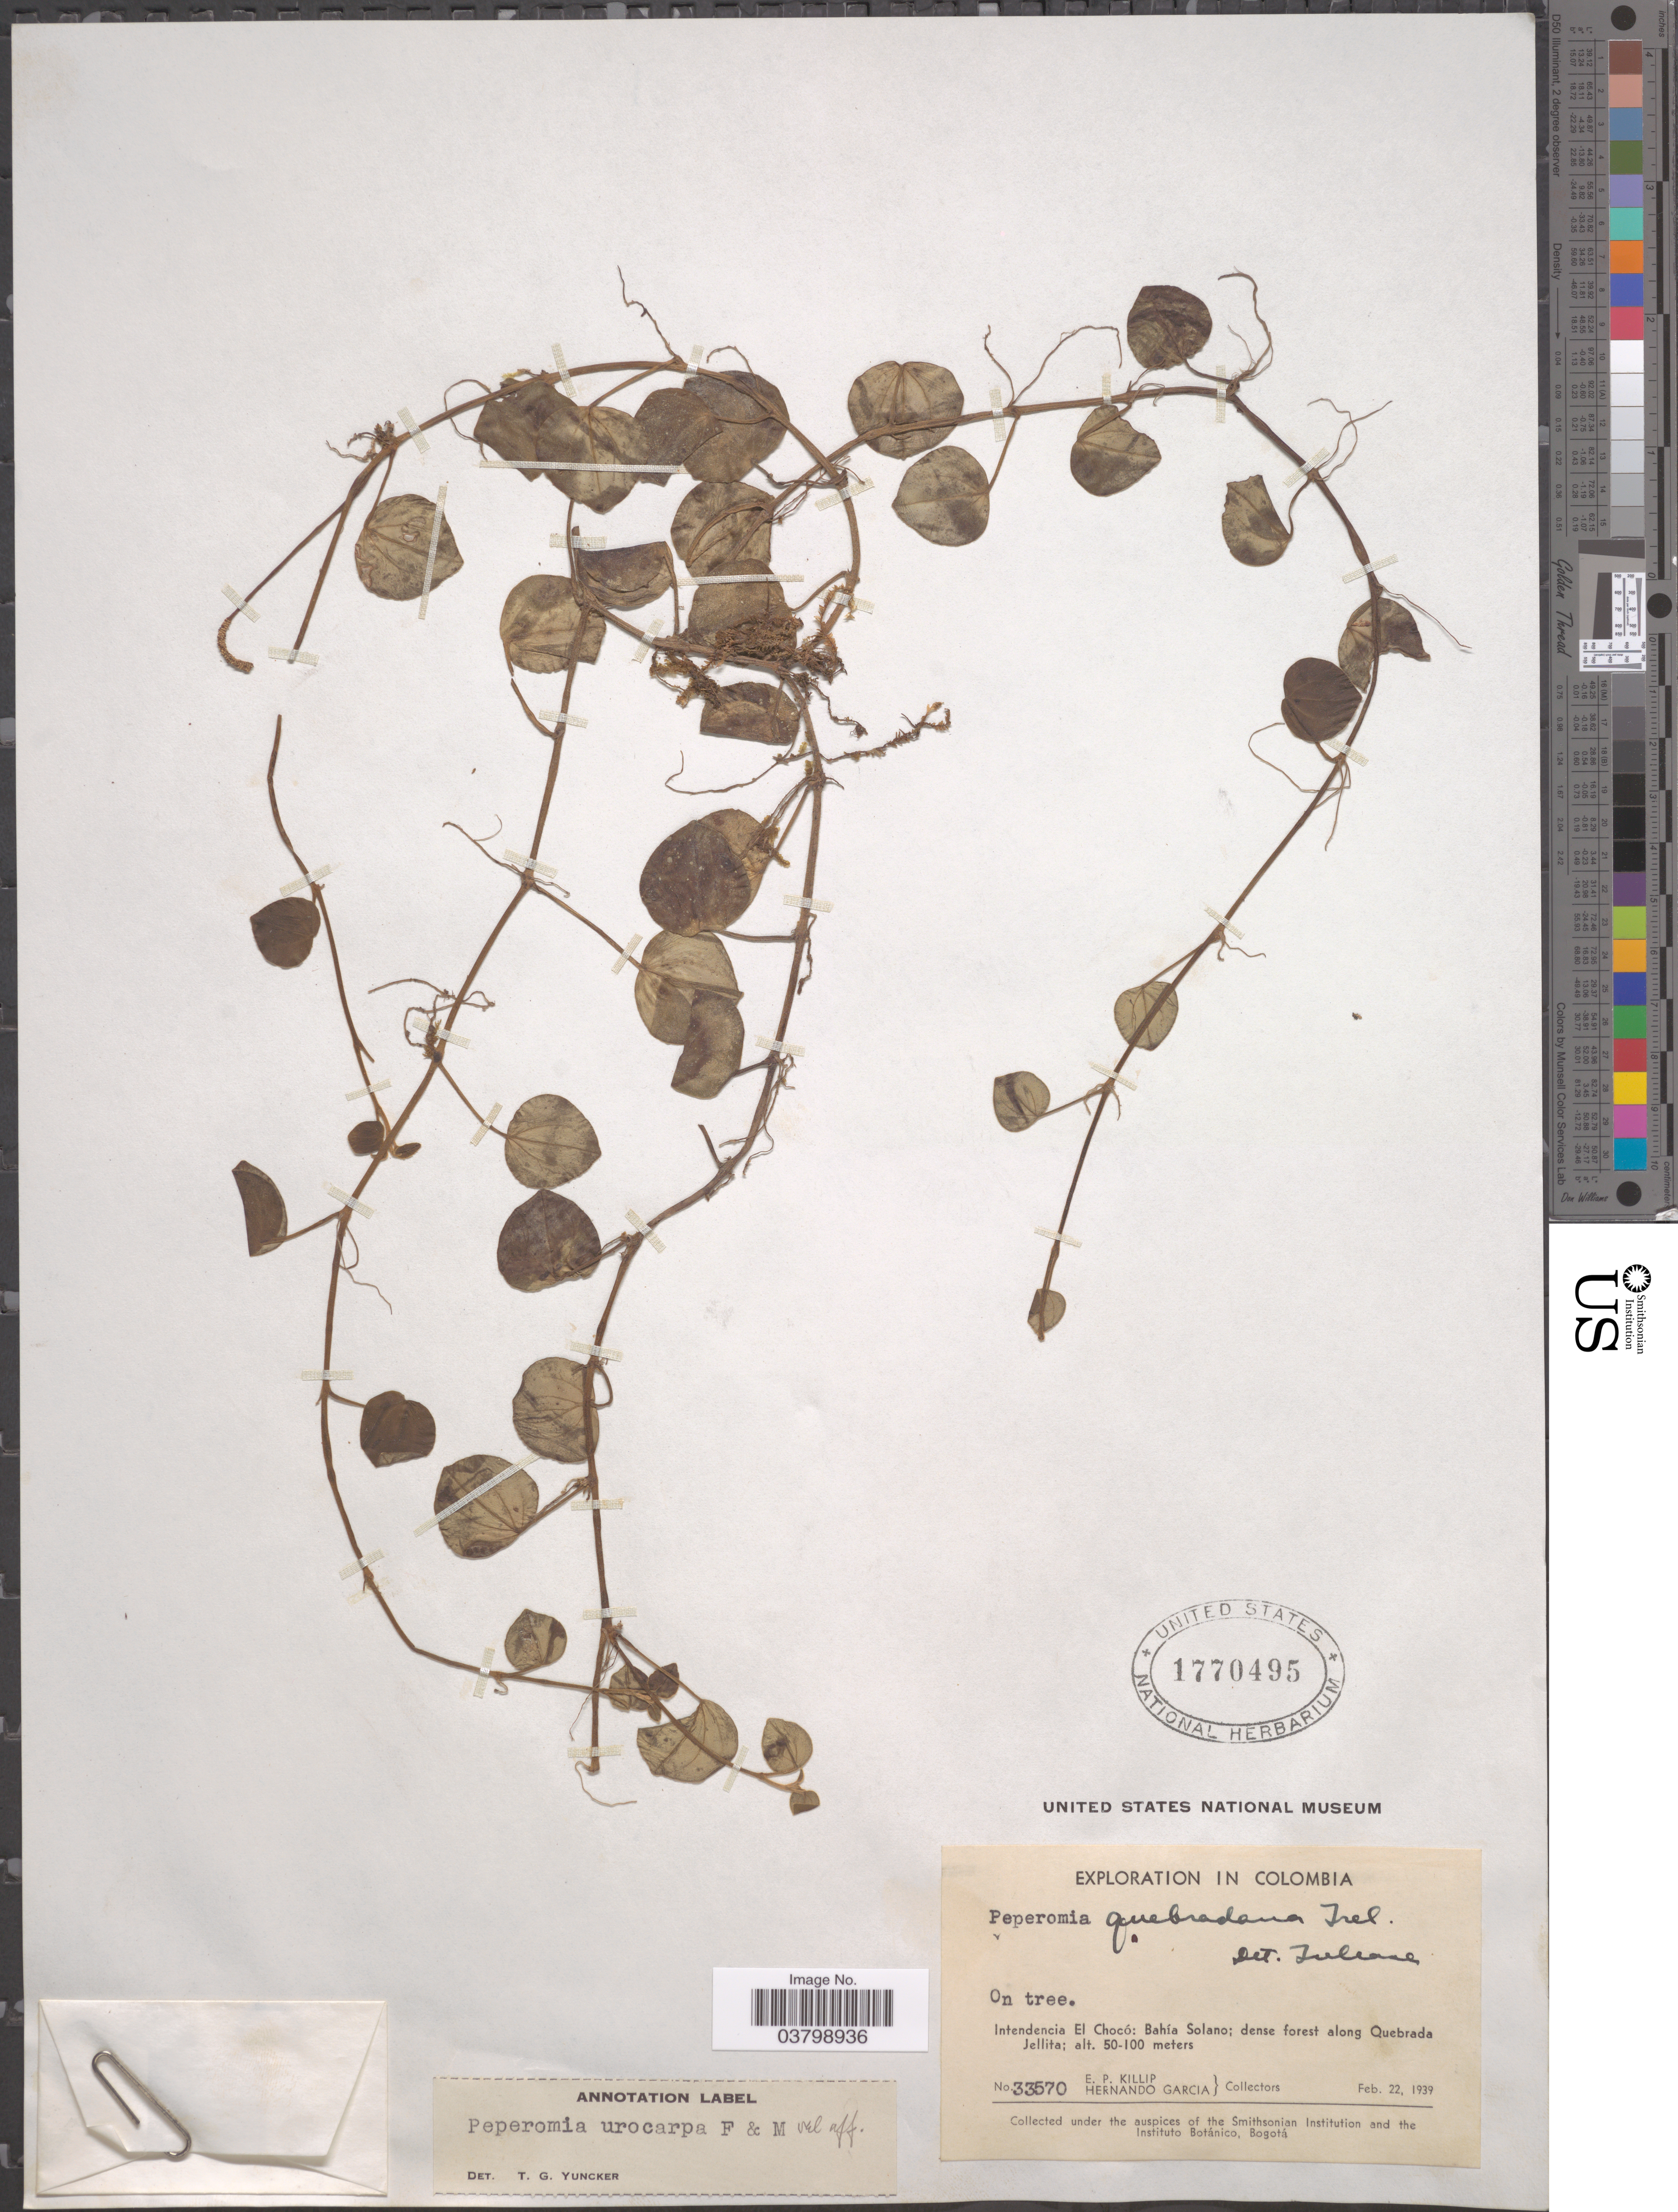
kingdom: Plantae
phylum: Tracheophyta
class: Magnoliopsida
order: Piperales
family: Piperaceae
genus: Peperomia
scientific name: Peperomia urocarpa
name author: Fisch. & C.A. Mey.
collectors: E. P. Killip & H. Garcia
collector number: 33570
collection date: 1939-02-22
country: Colombia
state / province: Chocó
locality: Intendencia El Chocó: Bahía Solano; dense forest along Quebrada Jellita.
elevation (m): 50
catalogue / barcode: US 1770495